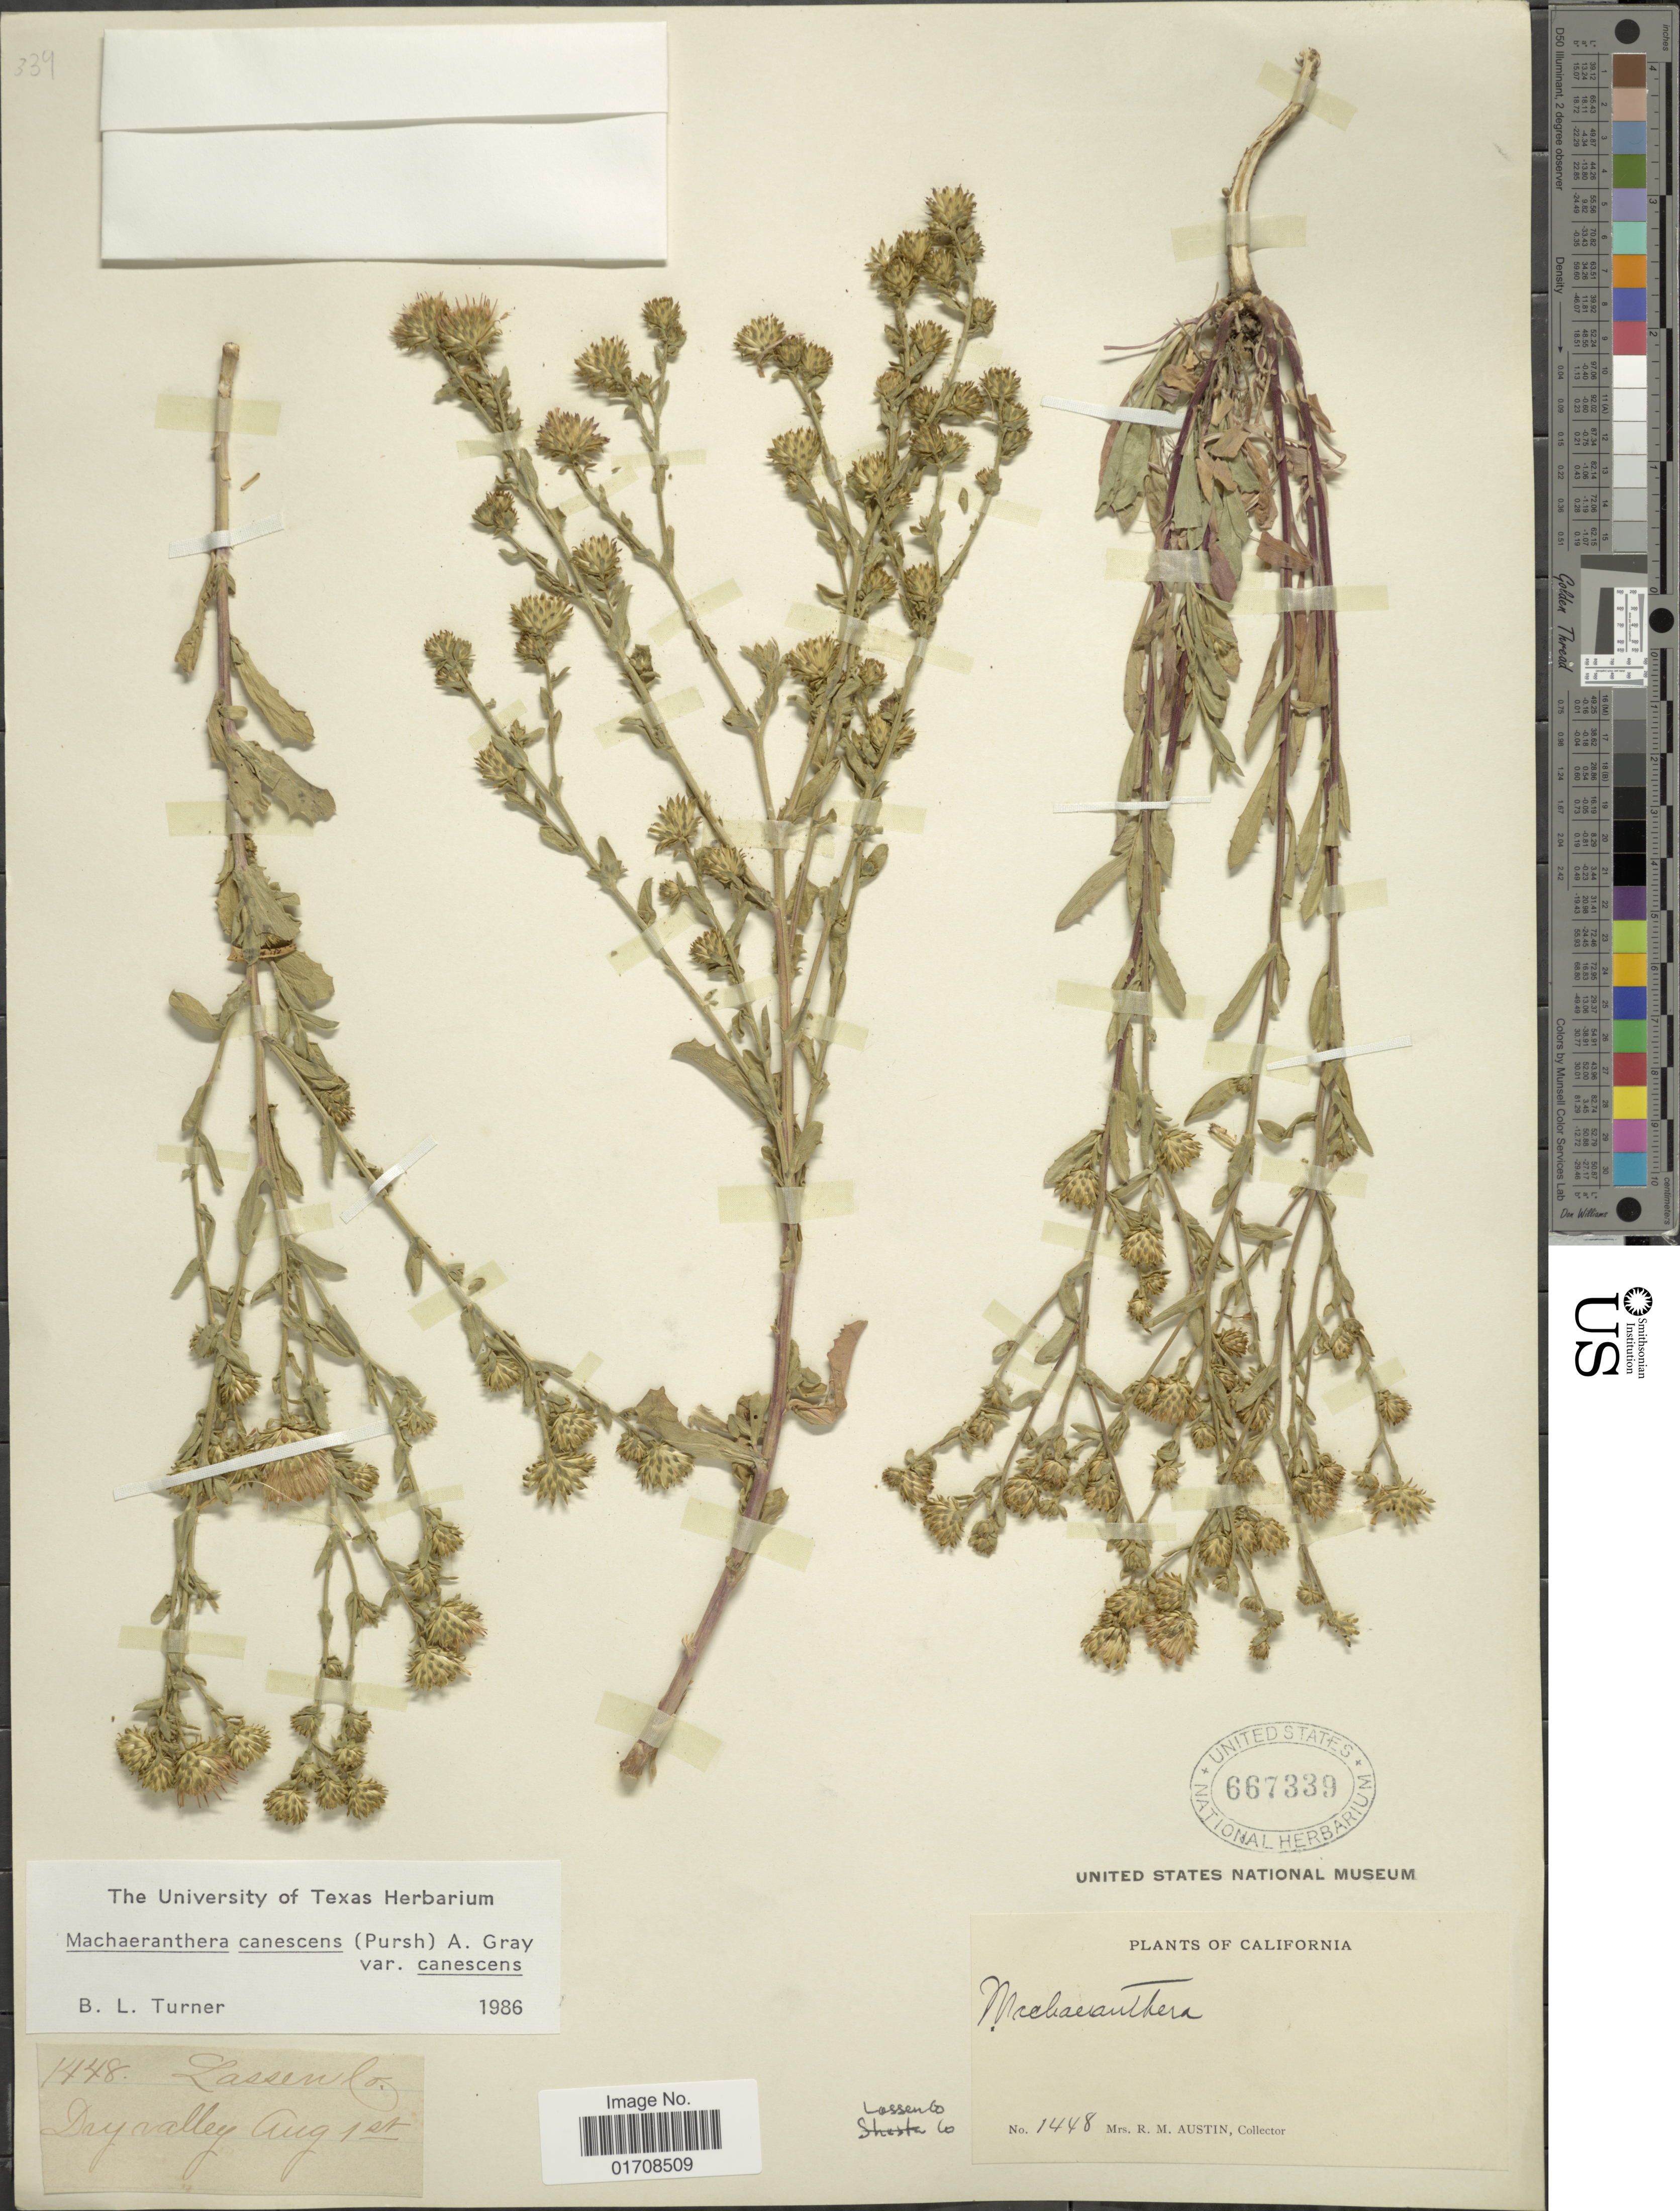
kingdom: Plantae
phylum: Tracheophyta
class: Magnoliopsida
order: Asterales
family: Asteraceae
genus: Machaeranthera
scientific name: Machaeranthera canescens var. canescens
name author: (Pursh) A. Gray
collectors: R. Austin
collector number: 1448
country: United States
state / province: California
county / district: Lassen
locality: Lassen Co.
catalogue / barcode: US 667339